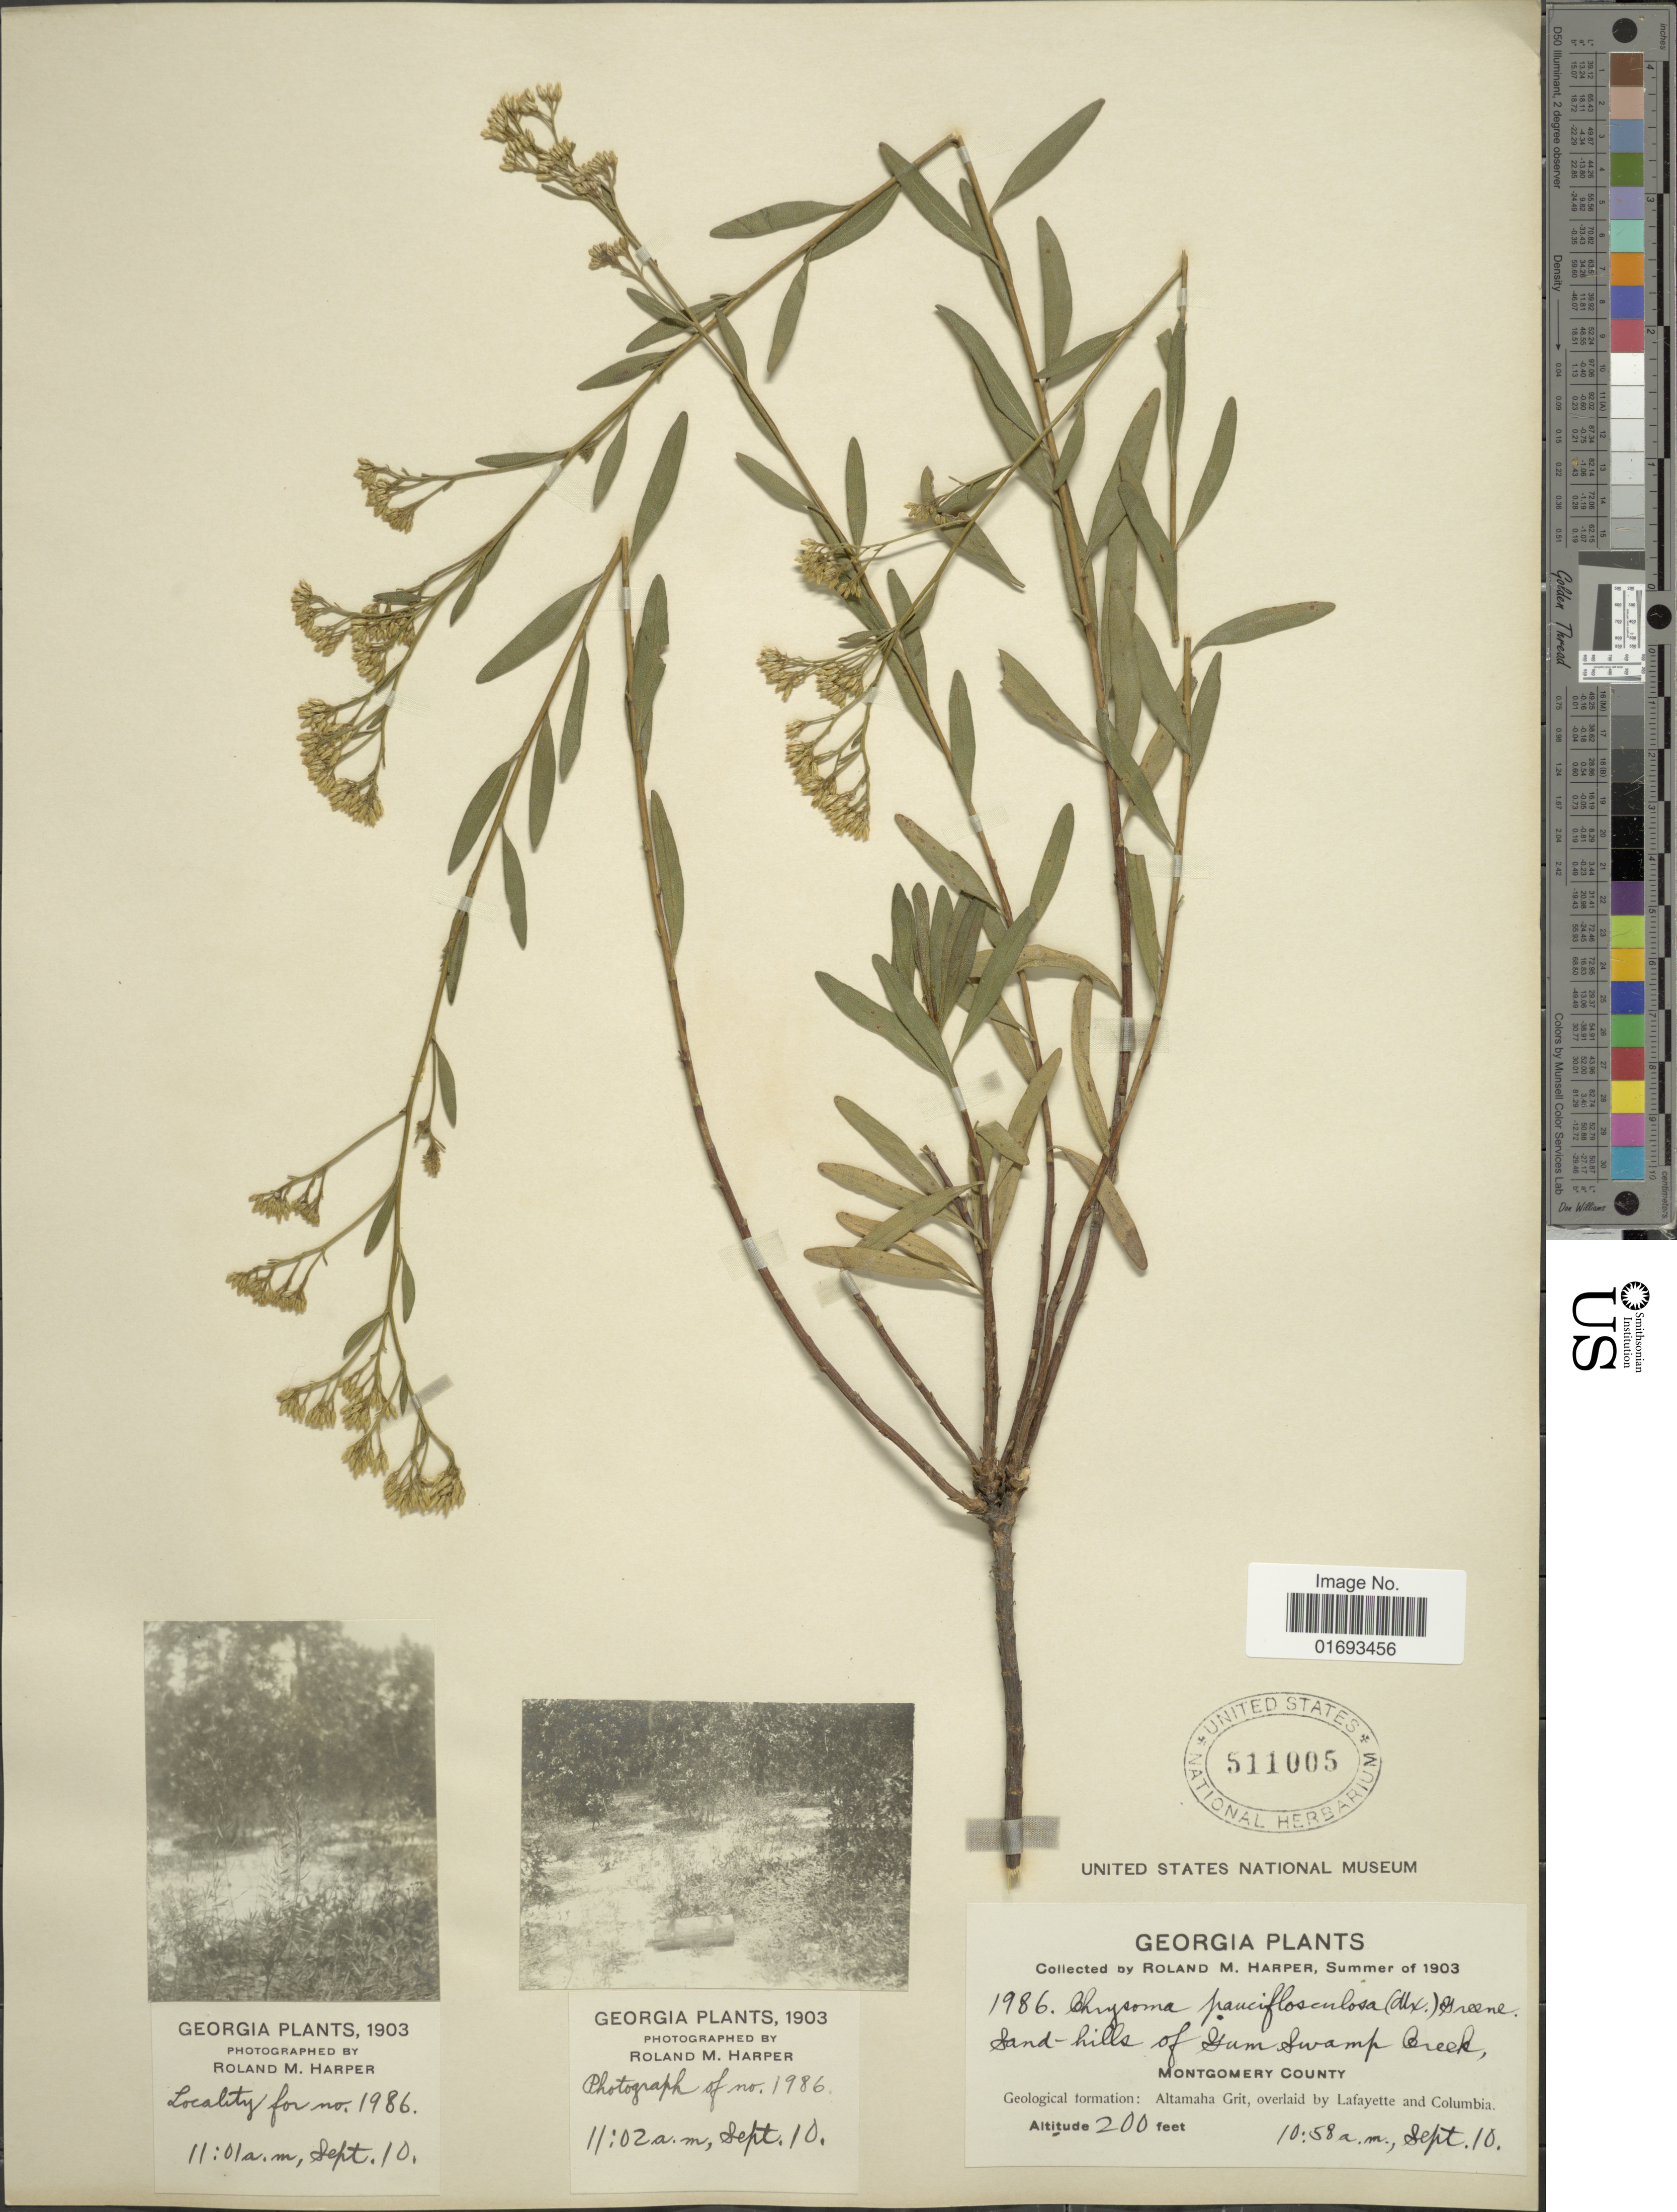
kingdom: Plantae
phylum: Tracheophyta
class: Magnoliopsida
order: Asterales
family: Asteraceae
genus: Chrysoma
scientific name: Chrysoma pauciflosculosa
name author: (Michx.) Greene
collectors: R. M. Harper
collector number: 1986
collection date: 1903-09-10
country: United States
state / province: Georgia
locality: Sand-hills of Gum Swamp Creek, Montgomery County, Geological formation: Altamaha Grit, overlaid by Lafayette and Columbia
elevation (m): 61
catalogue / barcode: US 511005